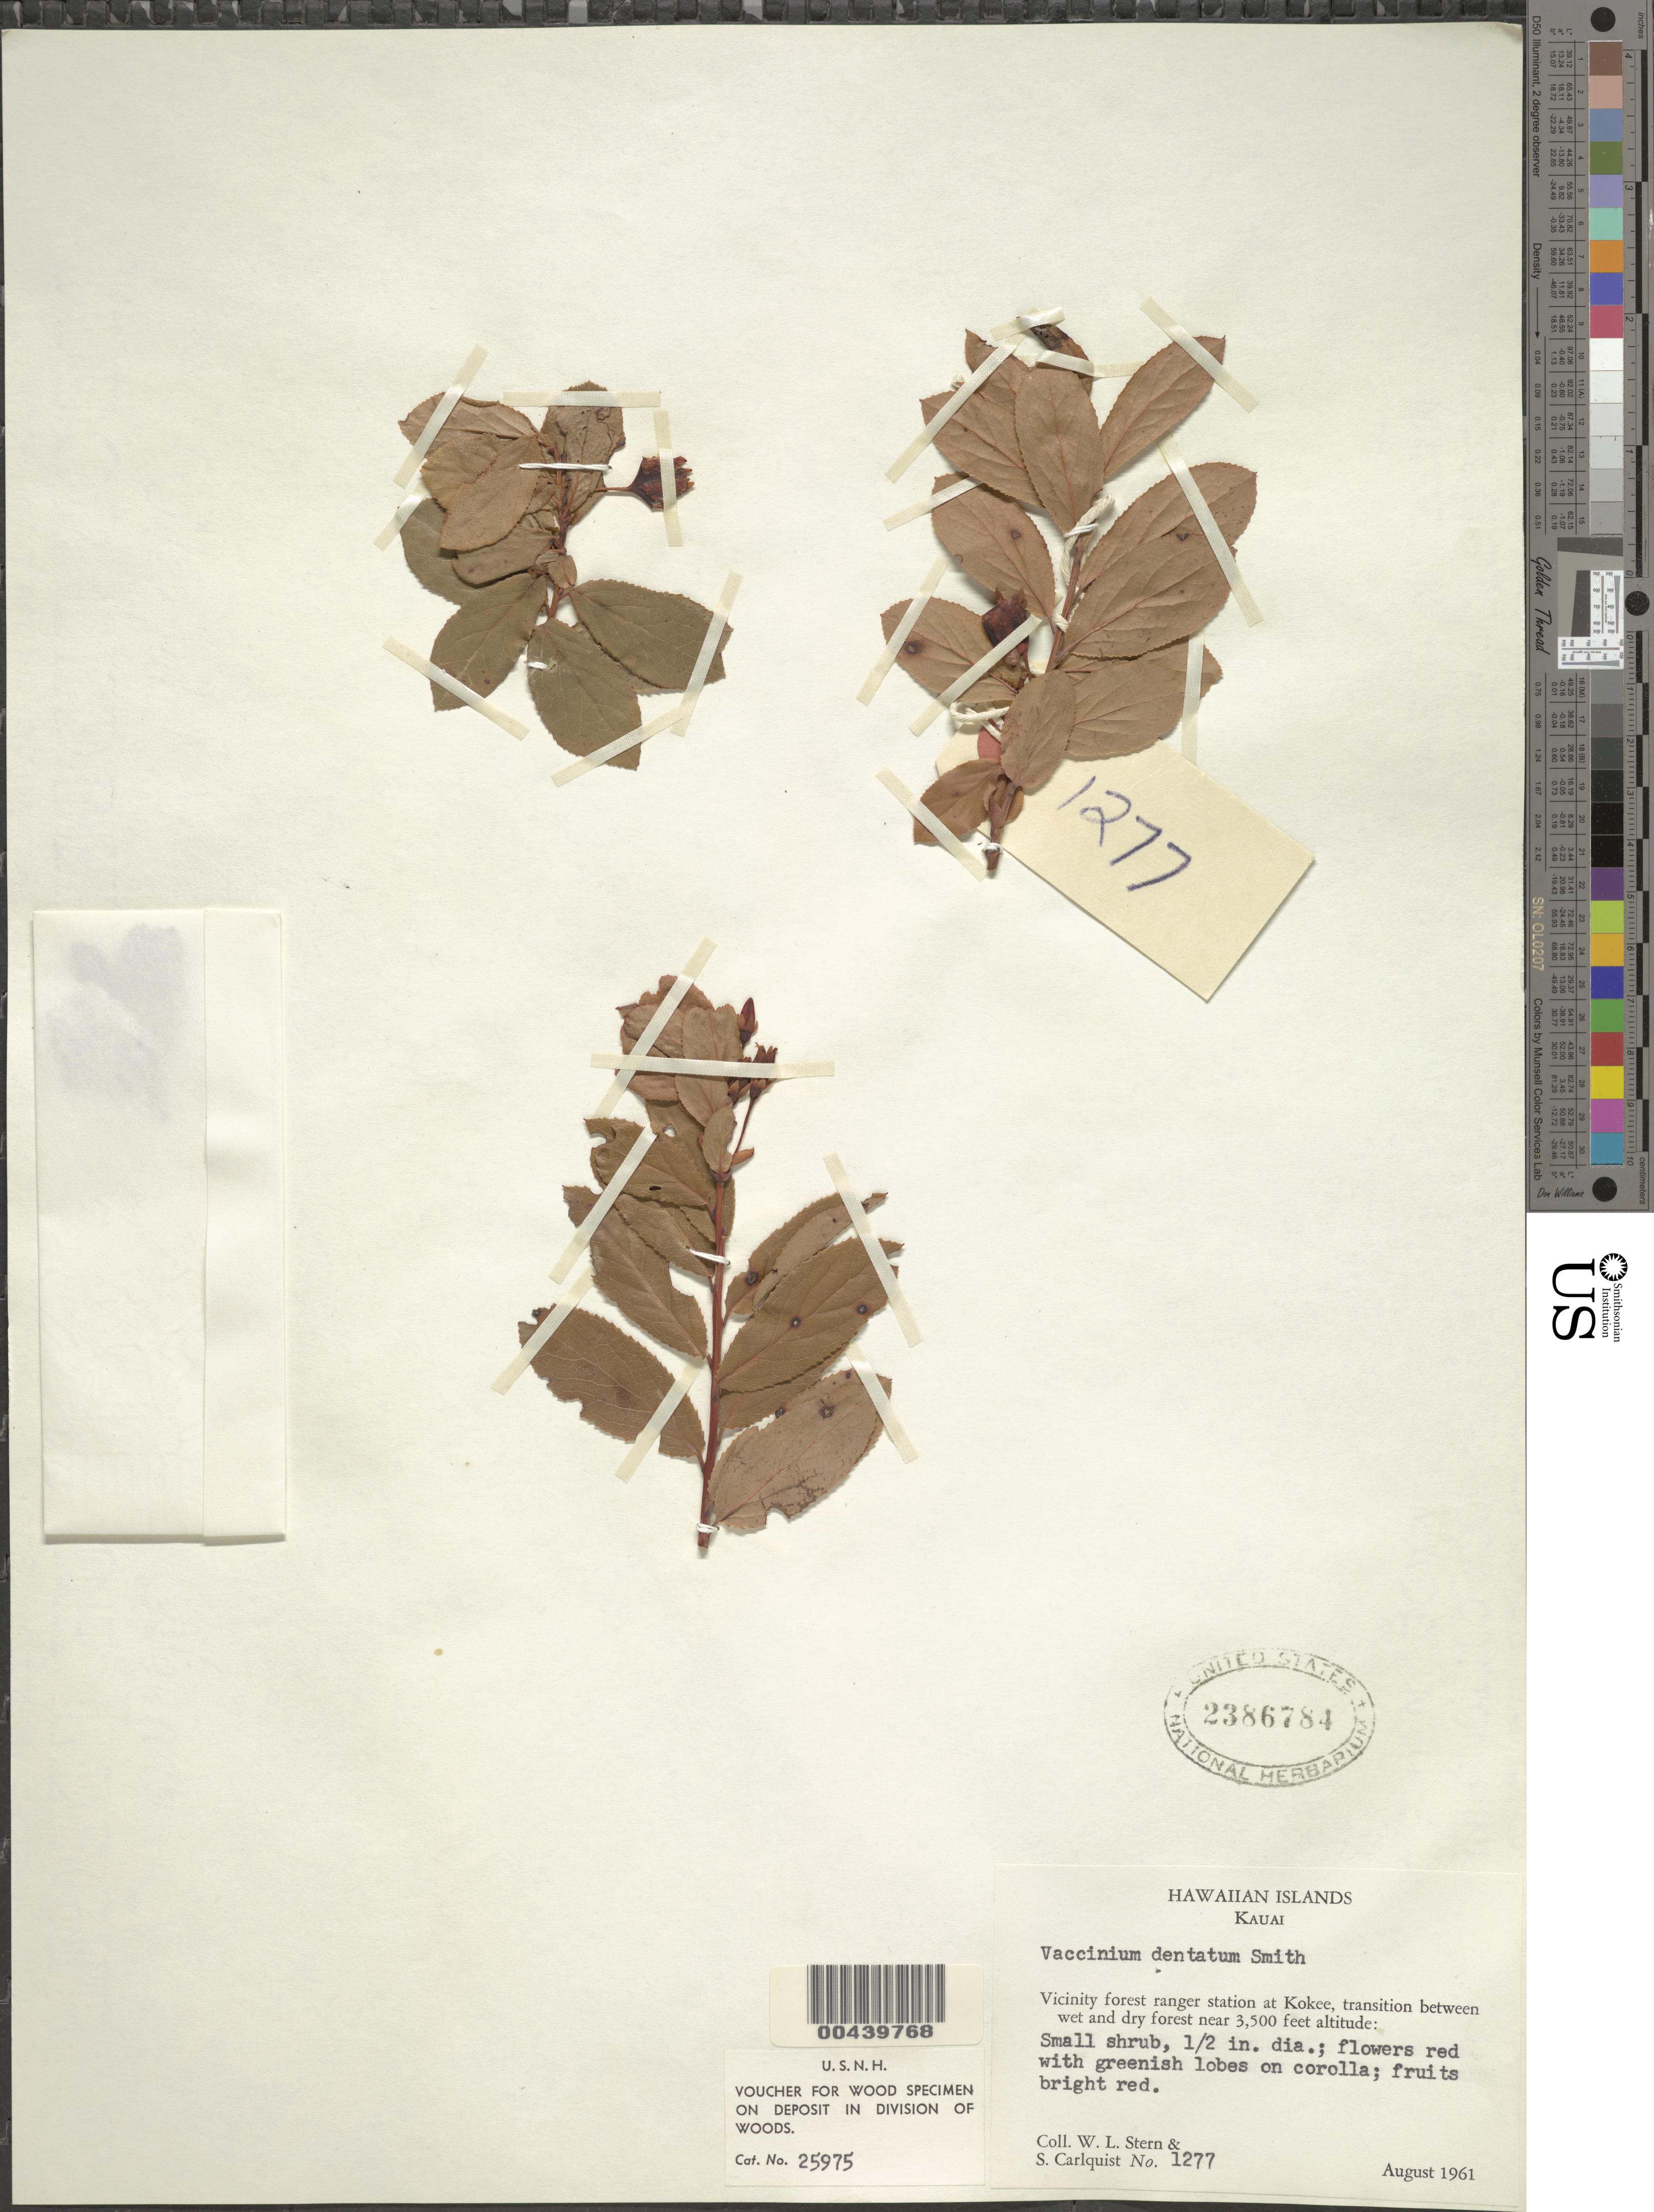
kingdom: Plantae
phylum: Tracheophyta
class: Magnoliopsida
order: Ericales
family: Ericaceae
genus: Vaccinium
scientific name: Vaccinium dentatum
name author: Sm.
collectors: W. L. Stern & S. Carlquist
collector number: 1277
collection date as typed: Aug 1961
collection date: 1961-08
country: United States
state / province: Hawaii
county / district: Kauai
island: Kaua'i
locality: Vicinity forest ranger station at Kokee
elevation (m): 1067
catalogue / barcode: US 2386784